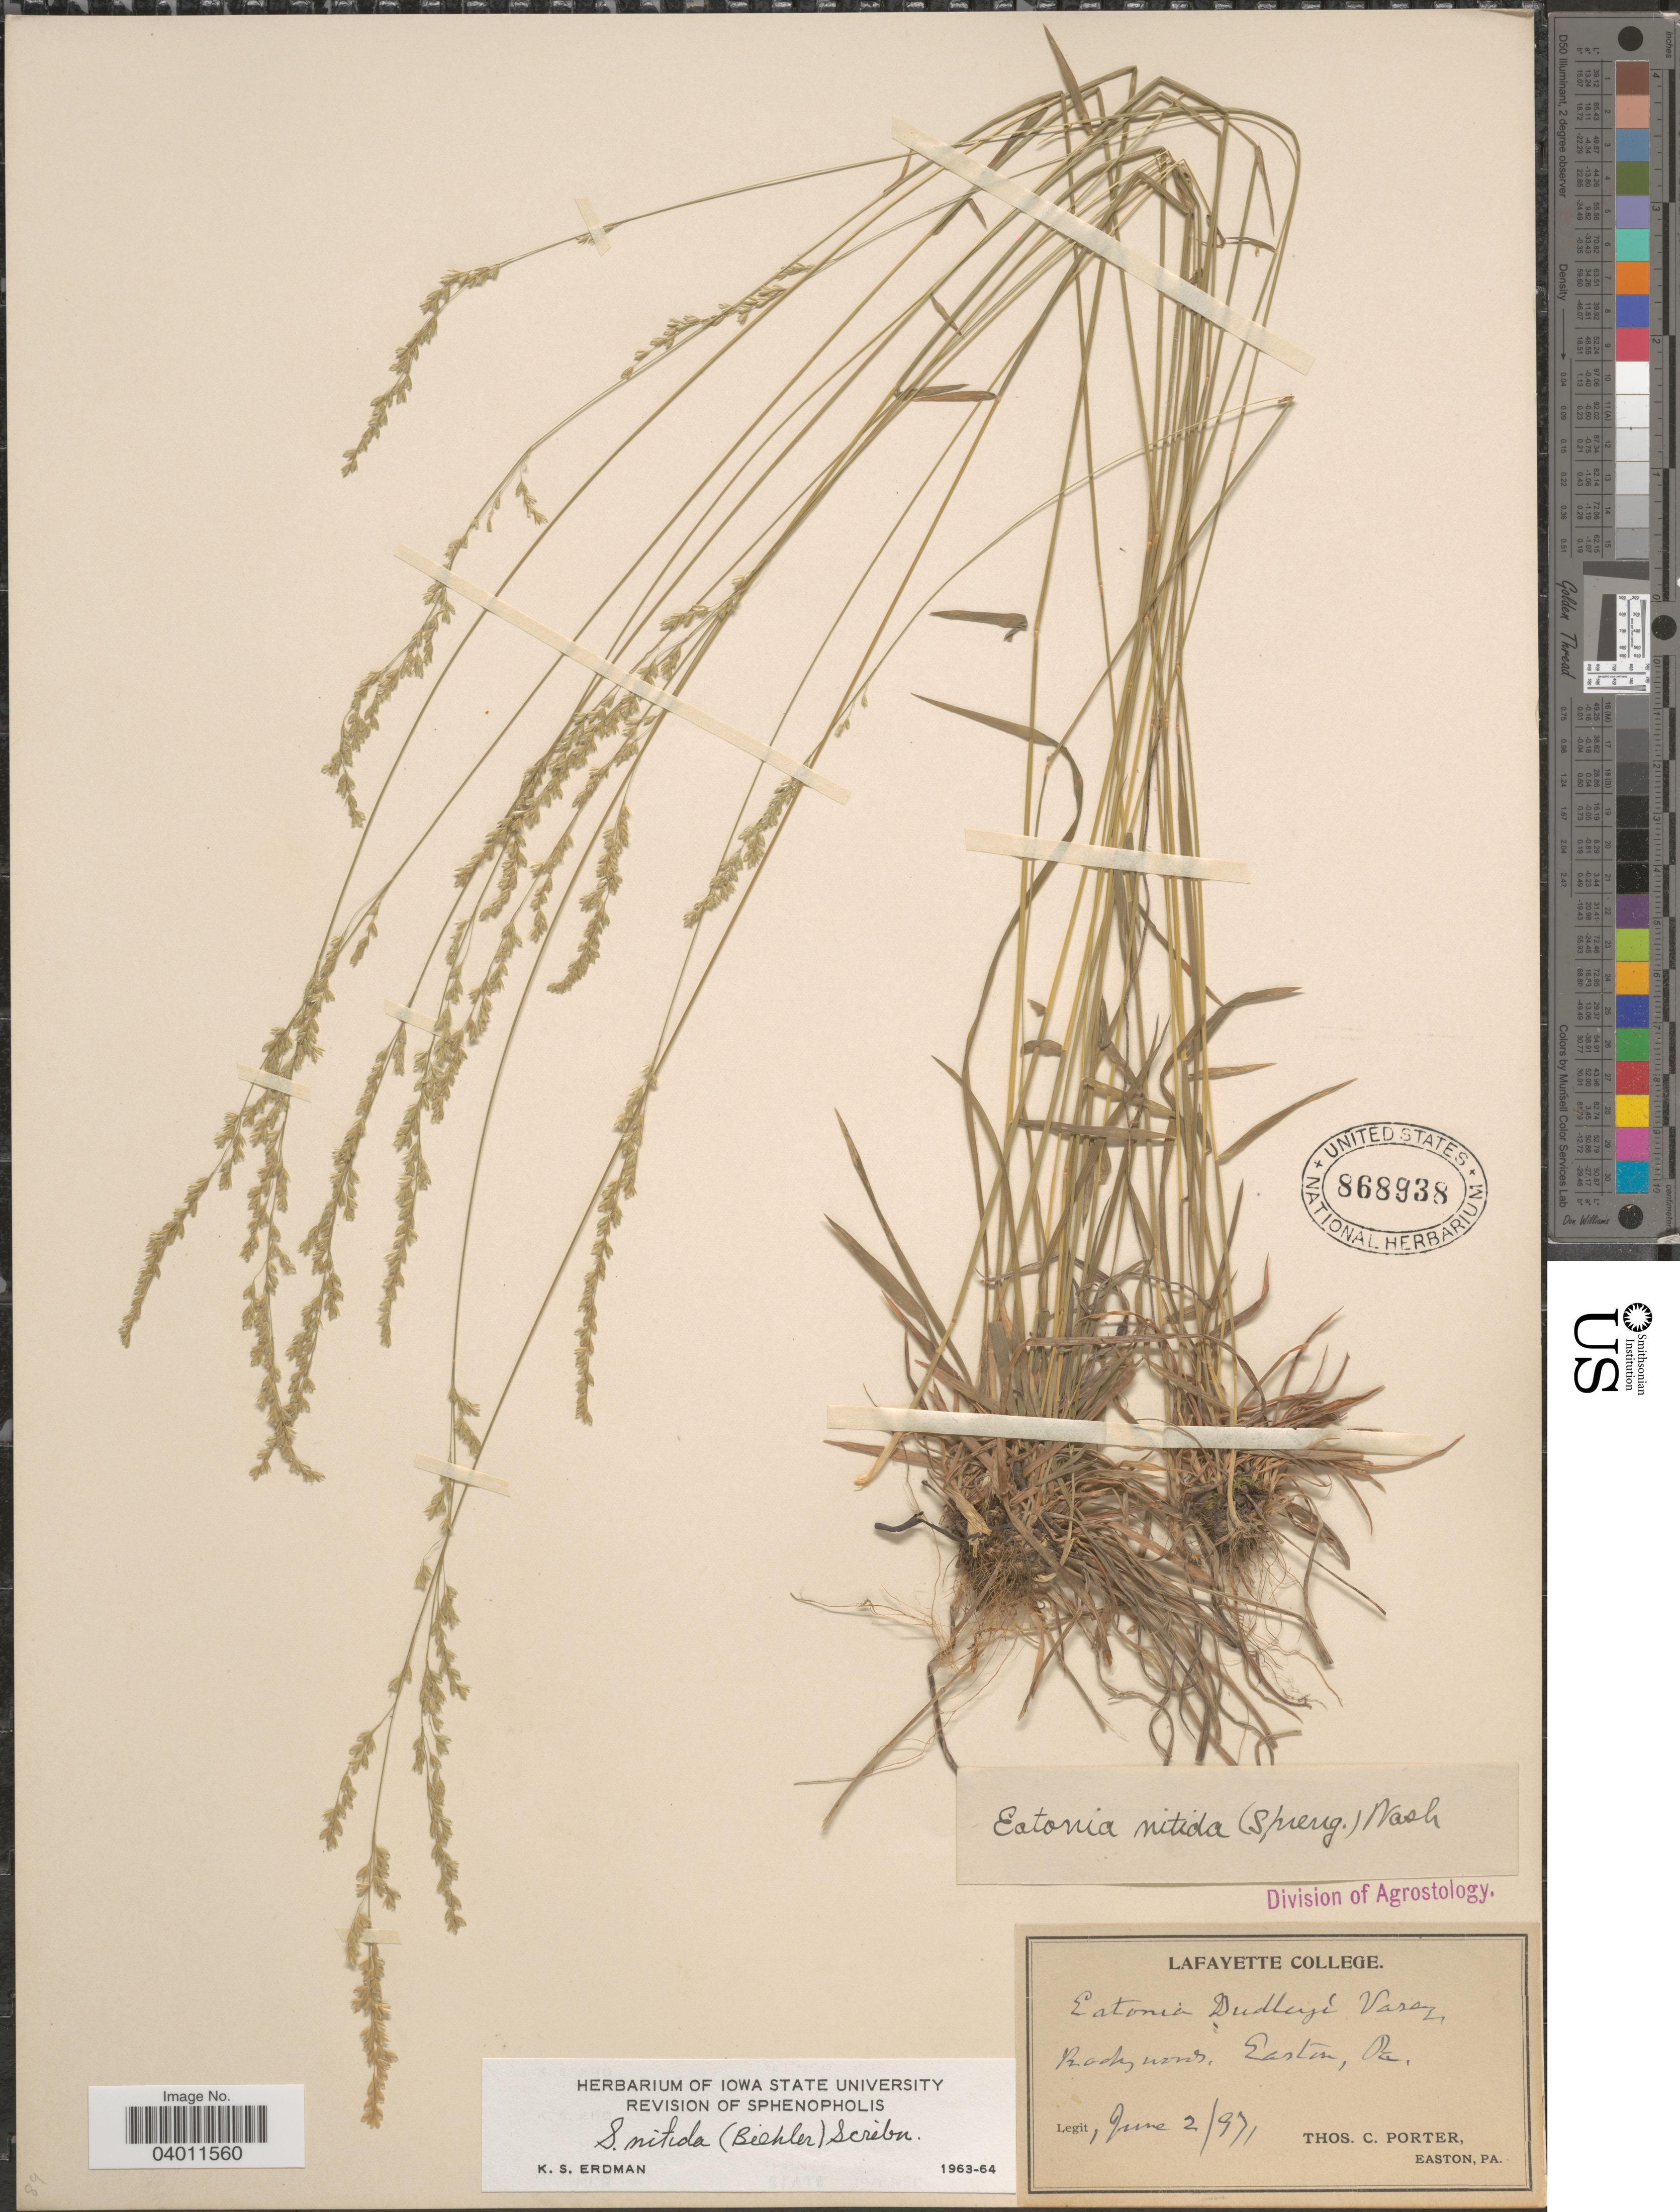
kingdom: Plantae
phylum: Tracheophyta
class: Liliopsida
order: Poales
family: Poaceae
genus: Sphenopholis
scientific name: Sphenopholis nitida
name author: (Biehler) Scribn.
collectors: T. Porter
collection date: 1971-06-02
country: United States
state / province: Pennsylvania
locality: Rocky woods, Easton.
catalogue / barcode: US 868938